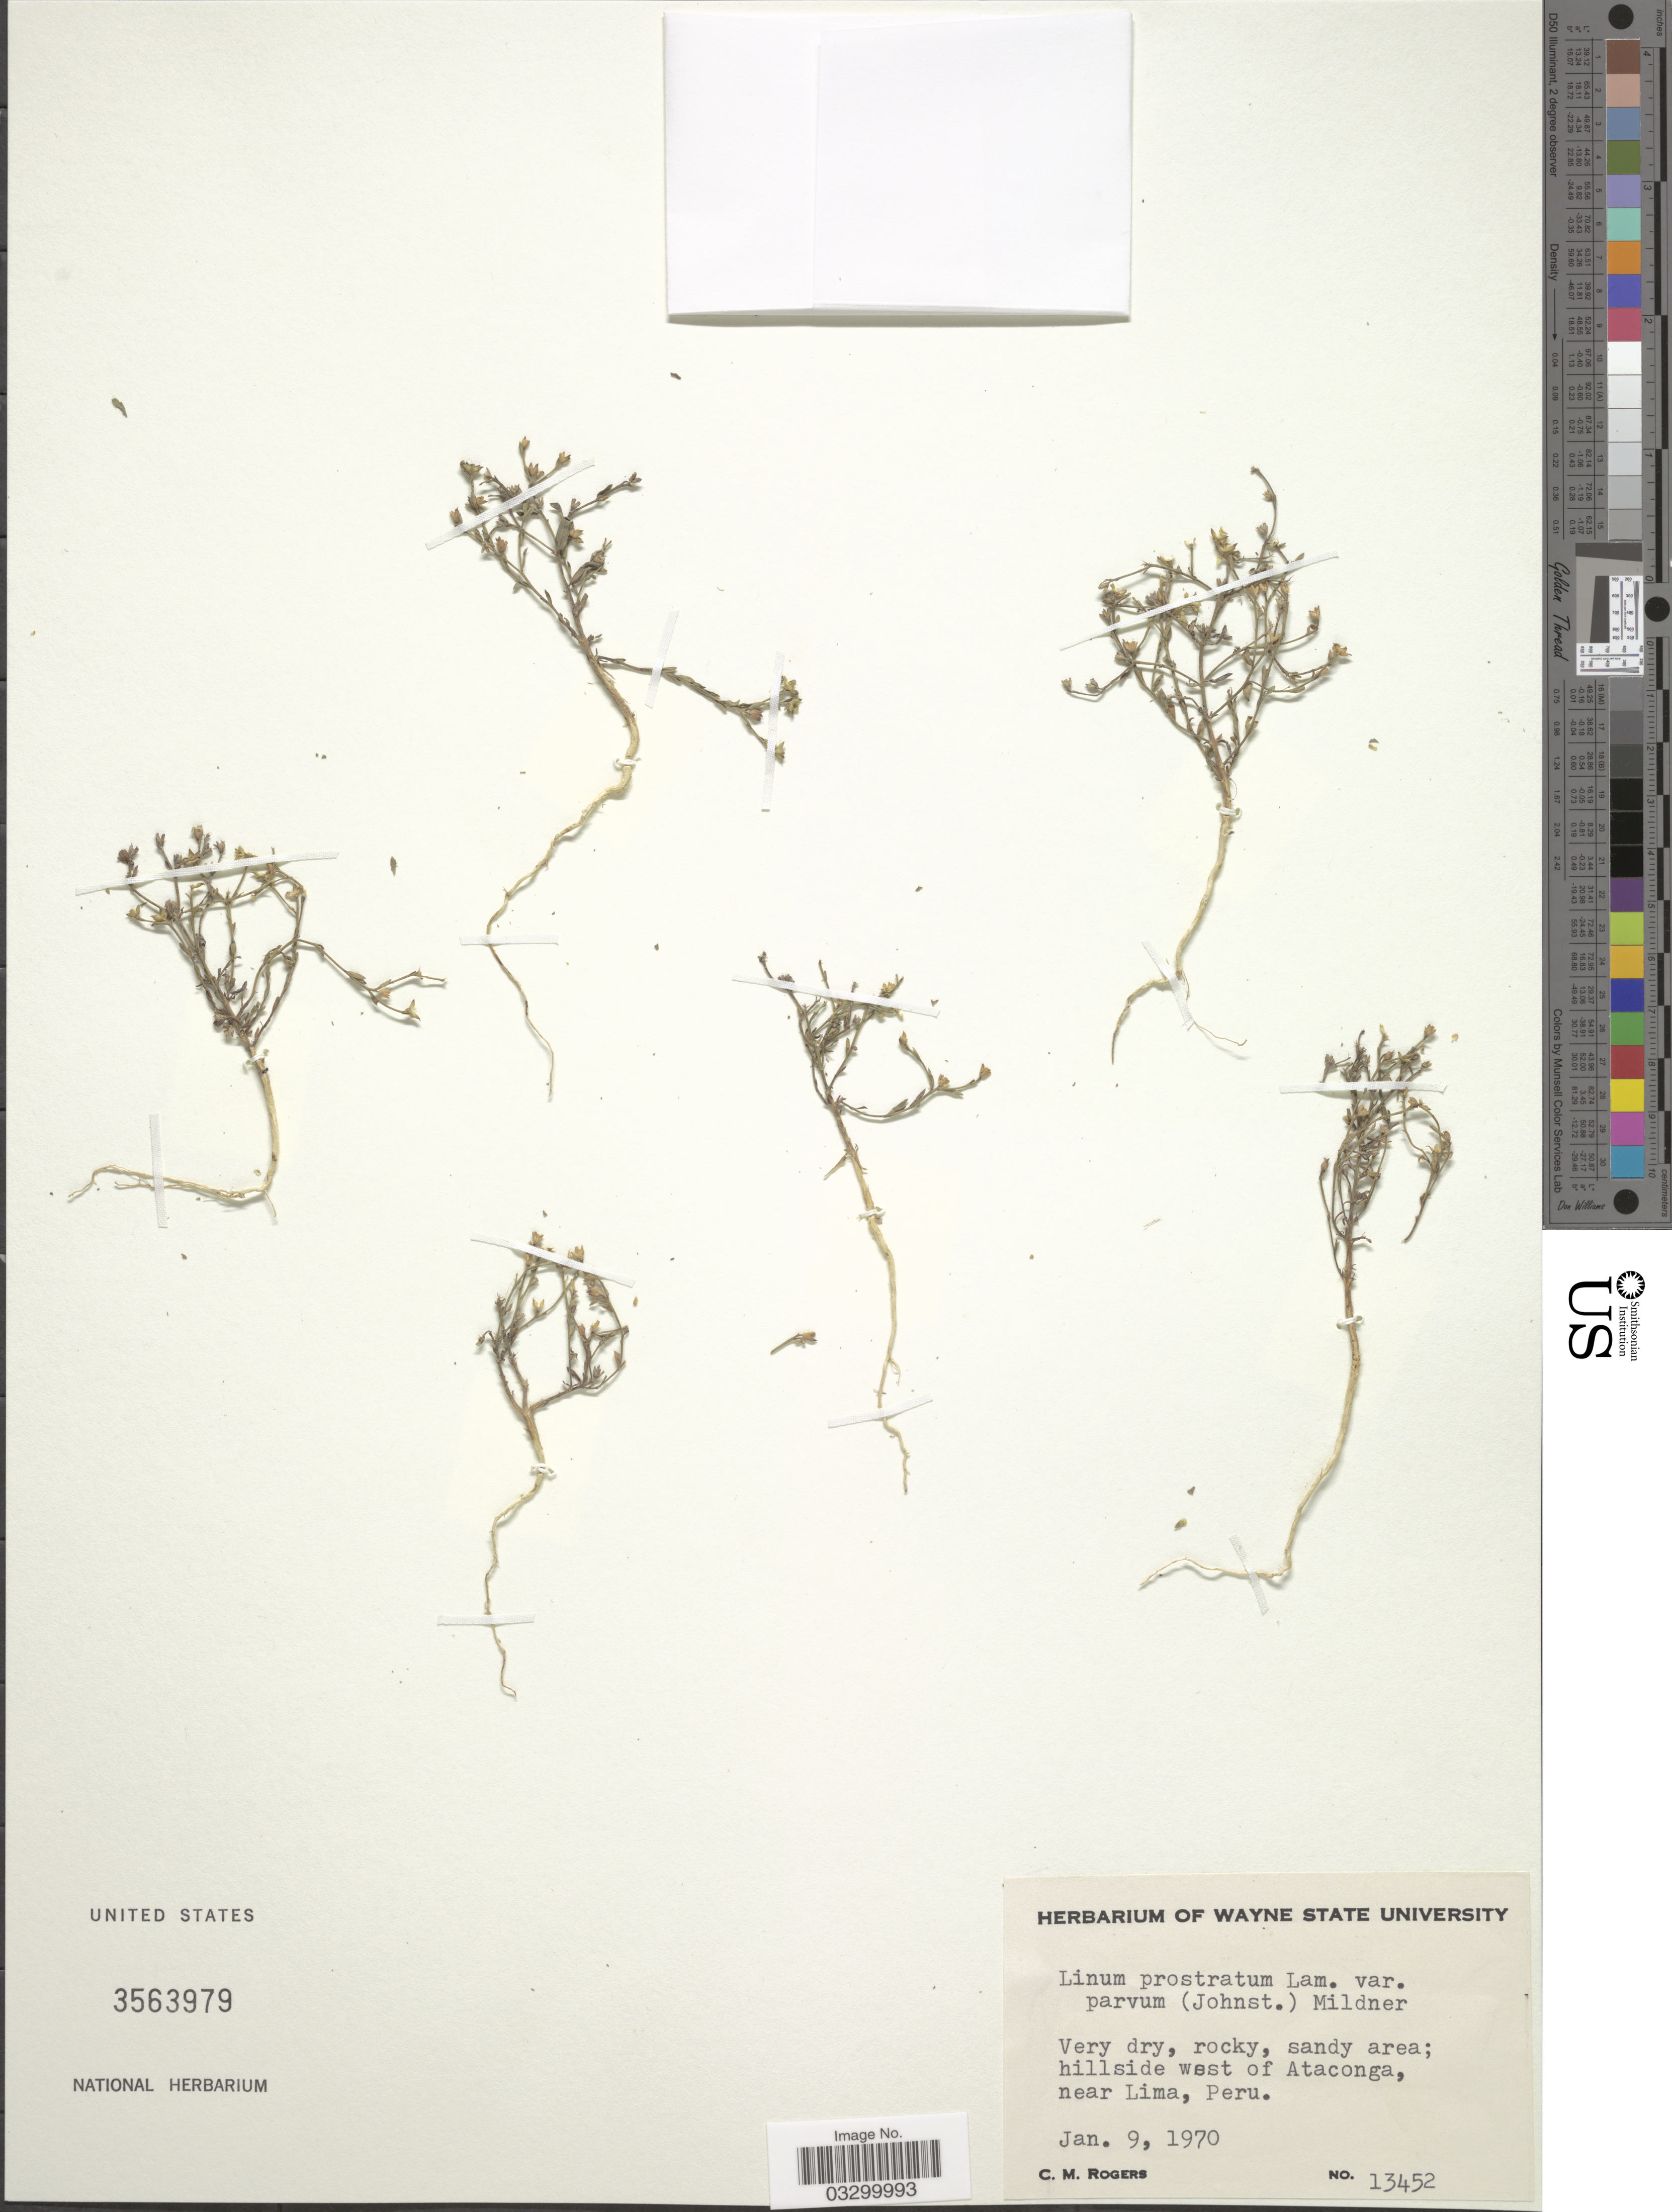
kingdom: Plantae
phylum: Tracheophyta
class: Magnoliopsida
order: Malpighiales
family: Linaceae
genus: Linum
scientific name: Linum parvum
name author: I.M. Johnst.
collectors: C. M. Rogers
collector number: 13452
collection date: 1970-01-09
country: Peru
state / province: Lima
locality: Hillside west of Ataconga, near Lima.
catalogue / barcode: US 3563979